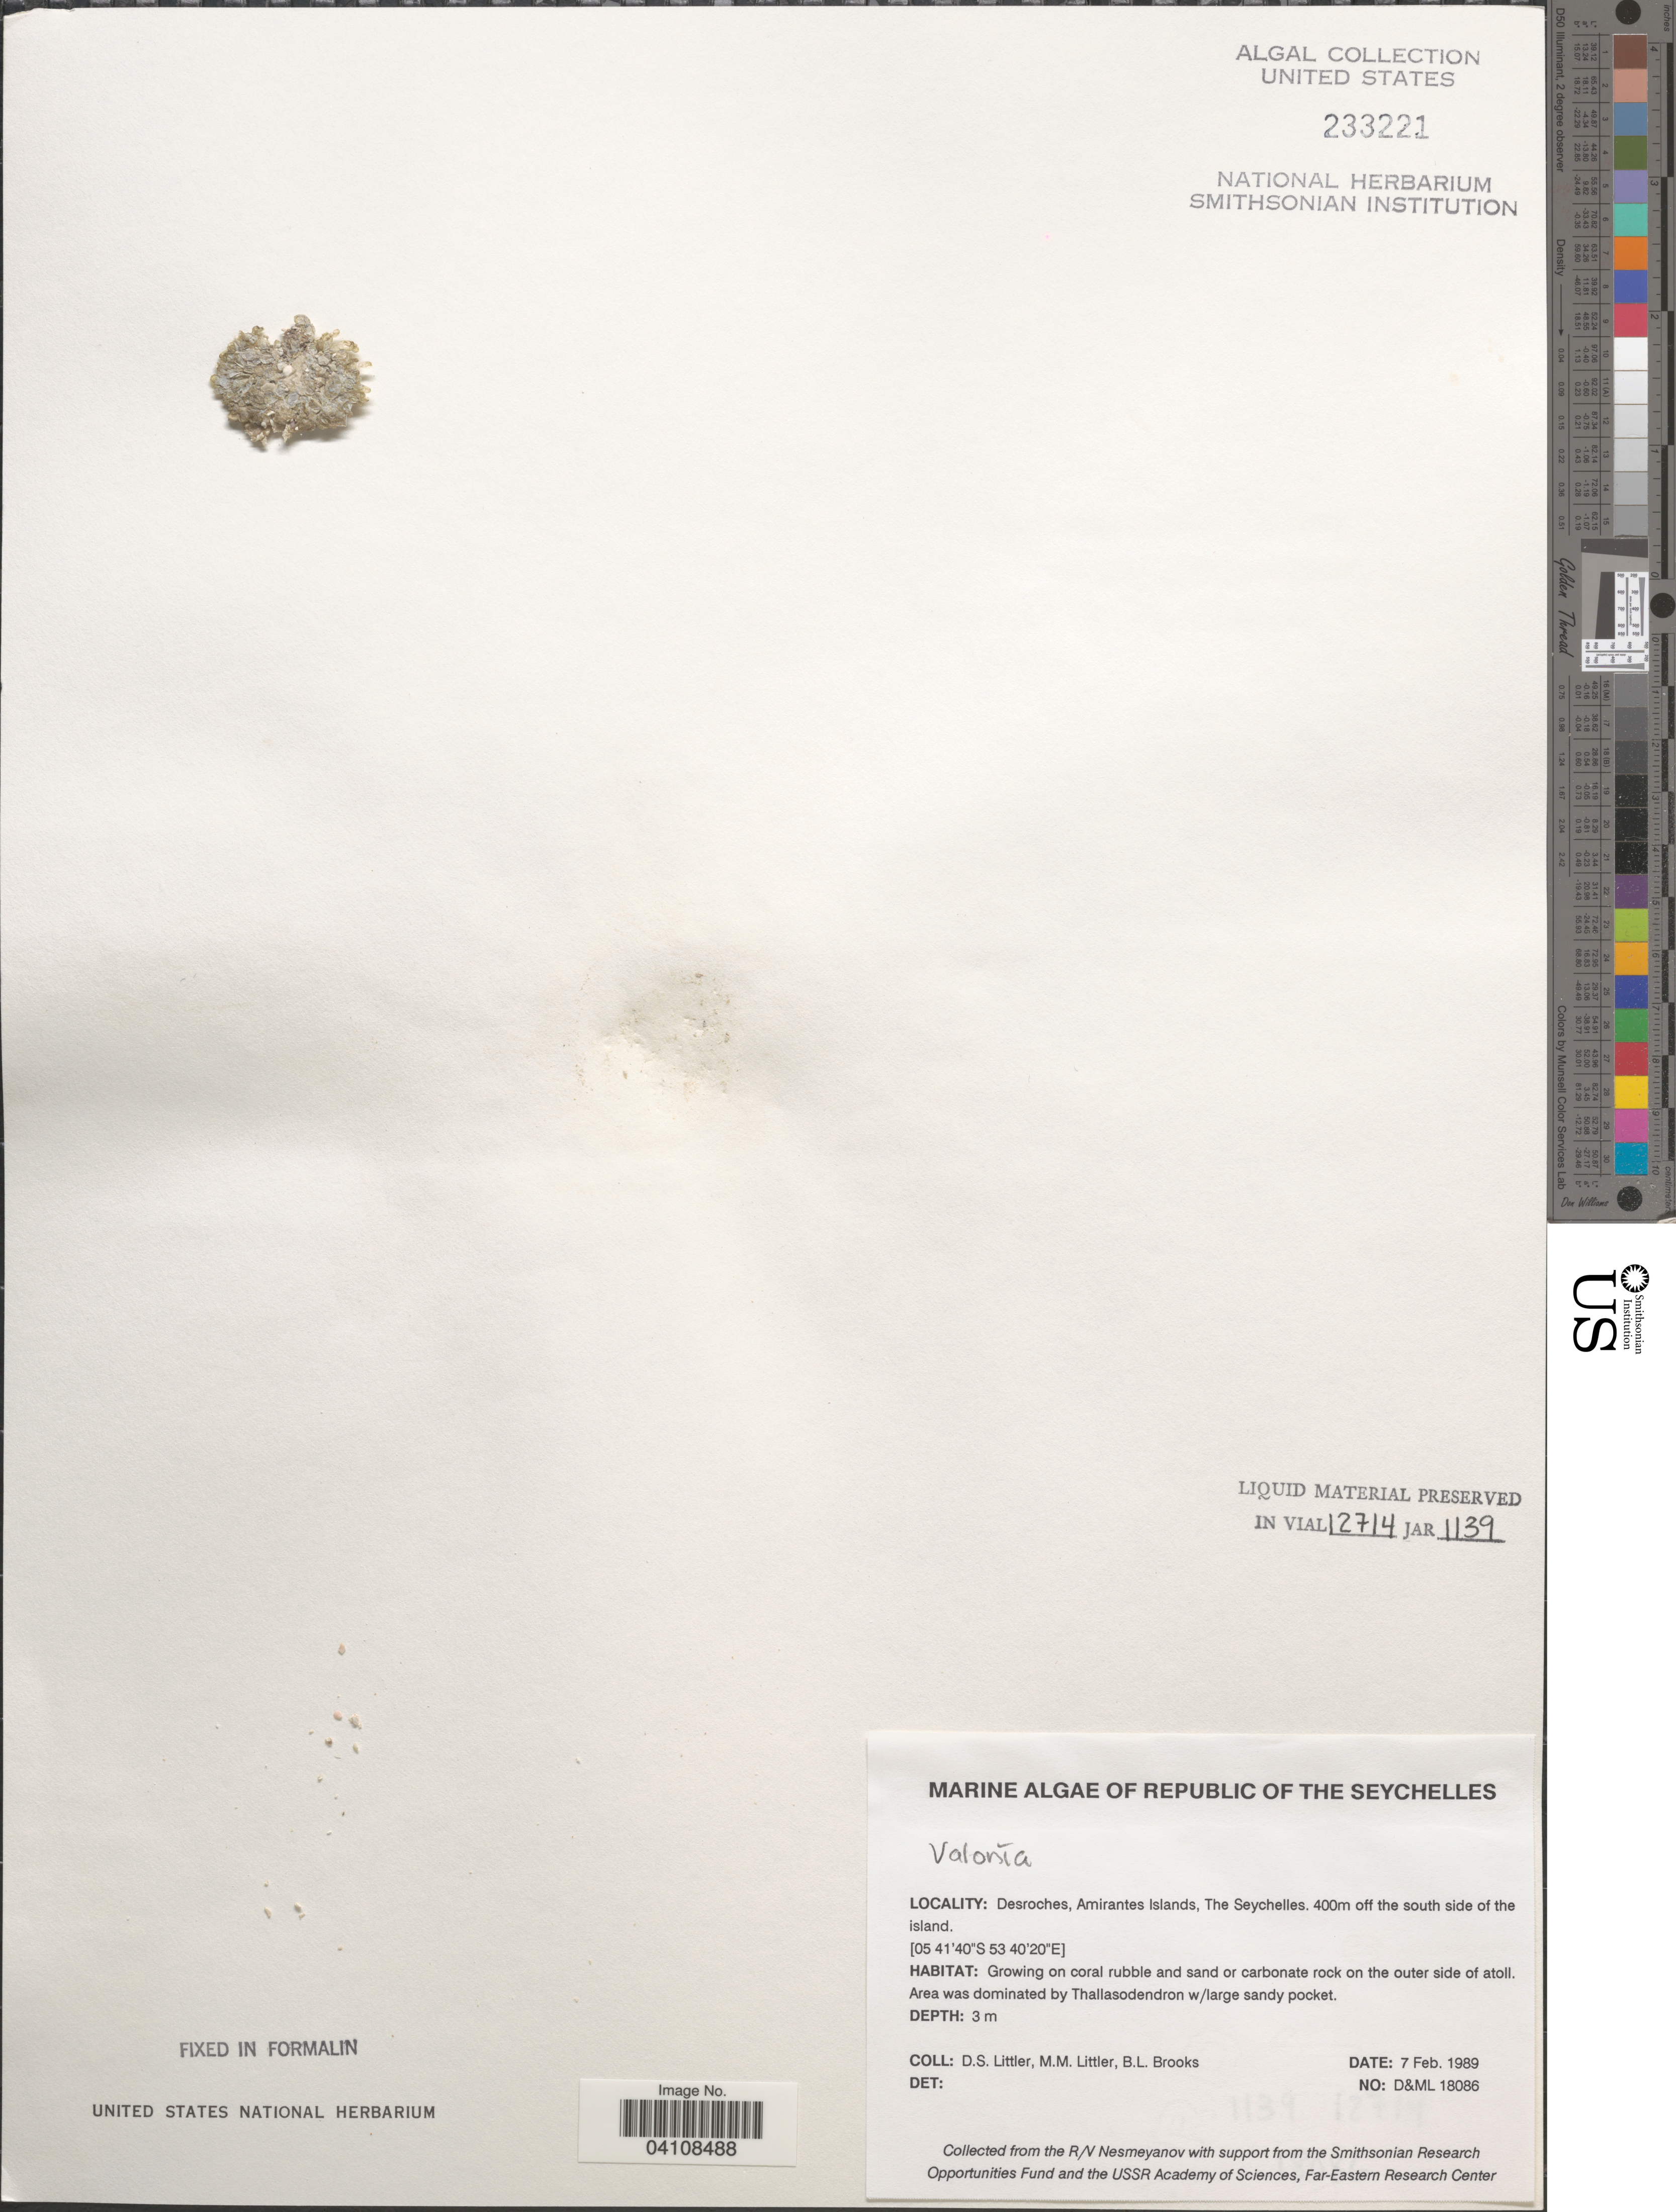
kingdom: Plantae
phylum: Chlorophyta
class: Ulvophyceae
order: Siphonocladales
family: Valoniaceae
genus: Valonia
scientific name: Valonia sp.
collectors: D. S. Littler & B. Brooks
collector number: D&ML18086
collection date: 1989-02-07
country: Seychelles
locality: Republic of The Seychelles. Desroches, Amirantes Islands. 400m off the south side of the island.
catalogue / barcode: US 233221